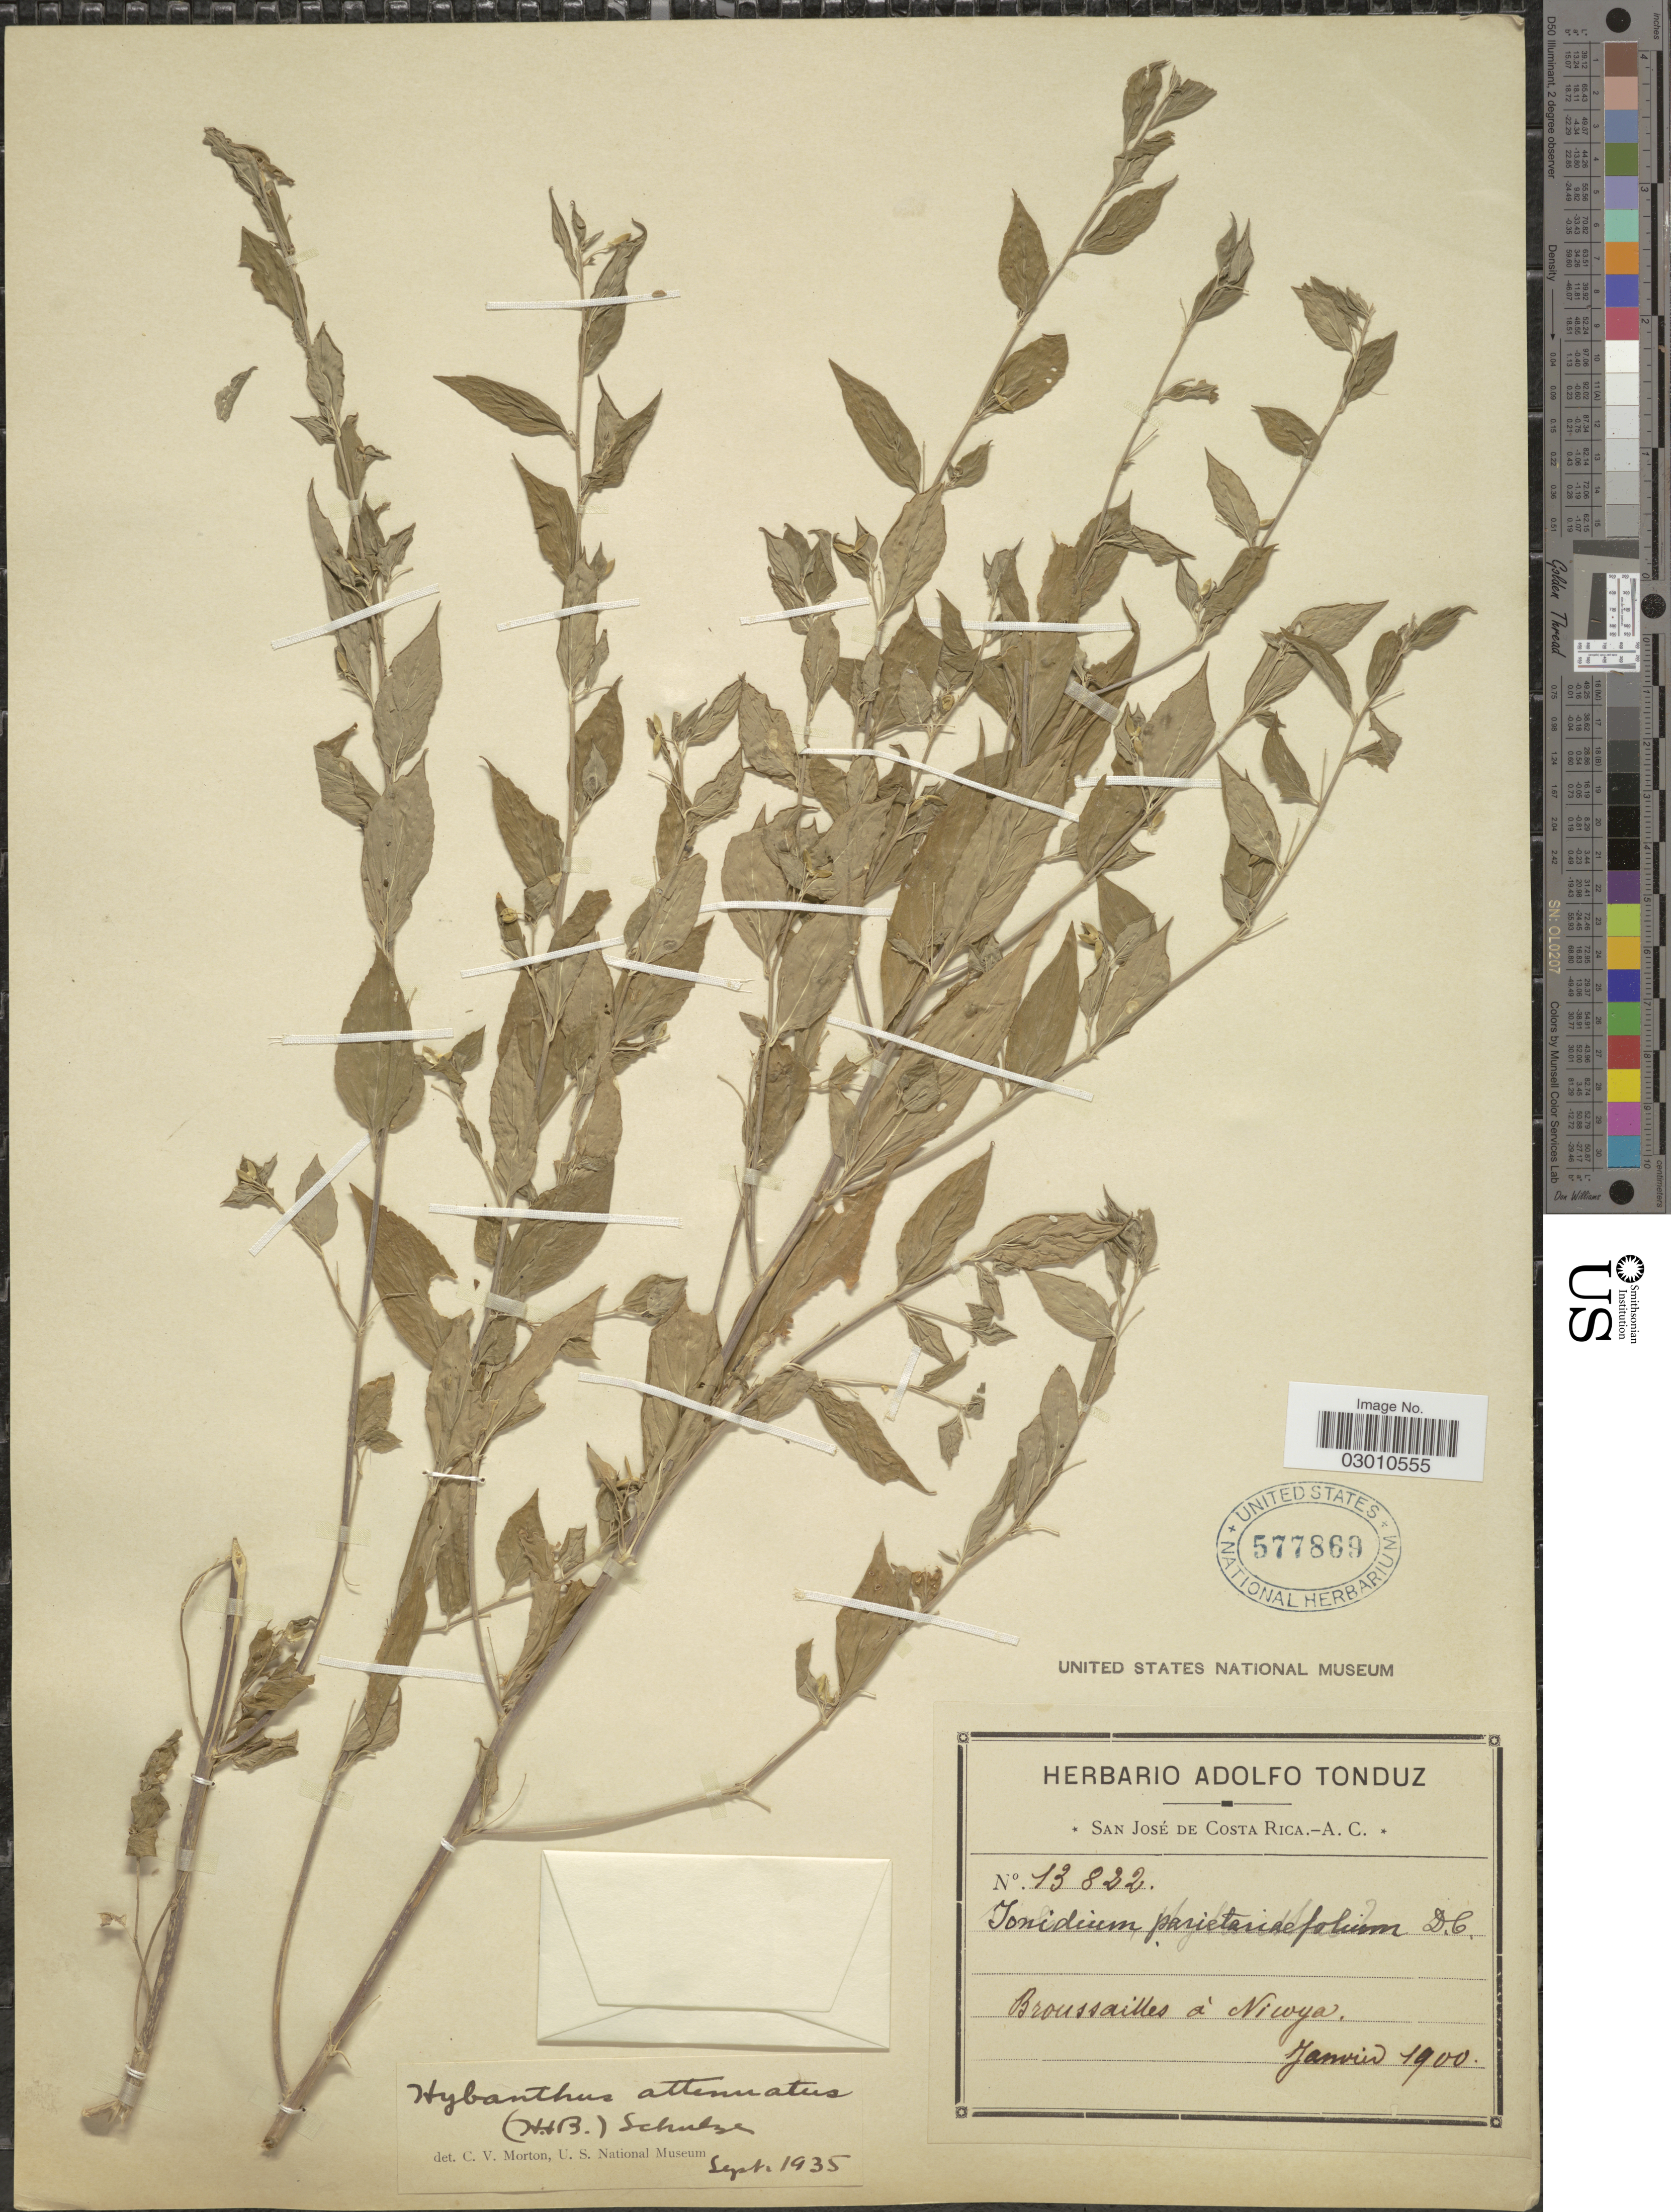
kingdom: Plantae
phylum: Tracheophyta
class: Magnoliopsida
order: Malpighiales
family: Violaceae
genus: Pombalia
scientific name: Pombalia attenuata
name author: (Humb. & Bonpl. ex Willd.) Paula-Souza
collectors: ex Herb. Adolfo Tonduz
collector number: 13822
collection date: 1900-01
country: Costa Rica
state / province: San José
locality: Broussailles à Nicoya.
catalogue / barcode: US 577869